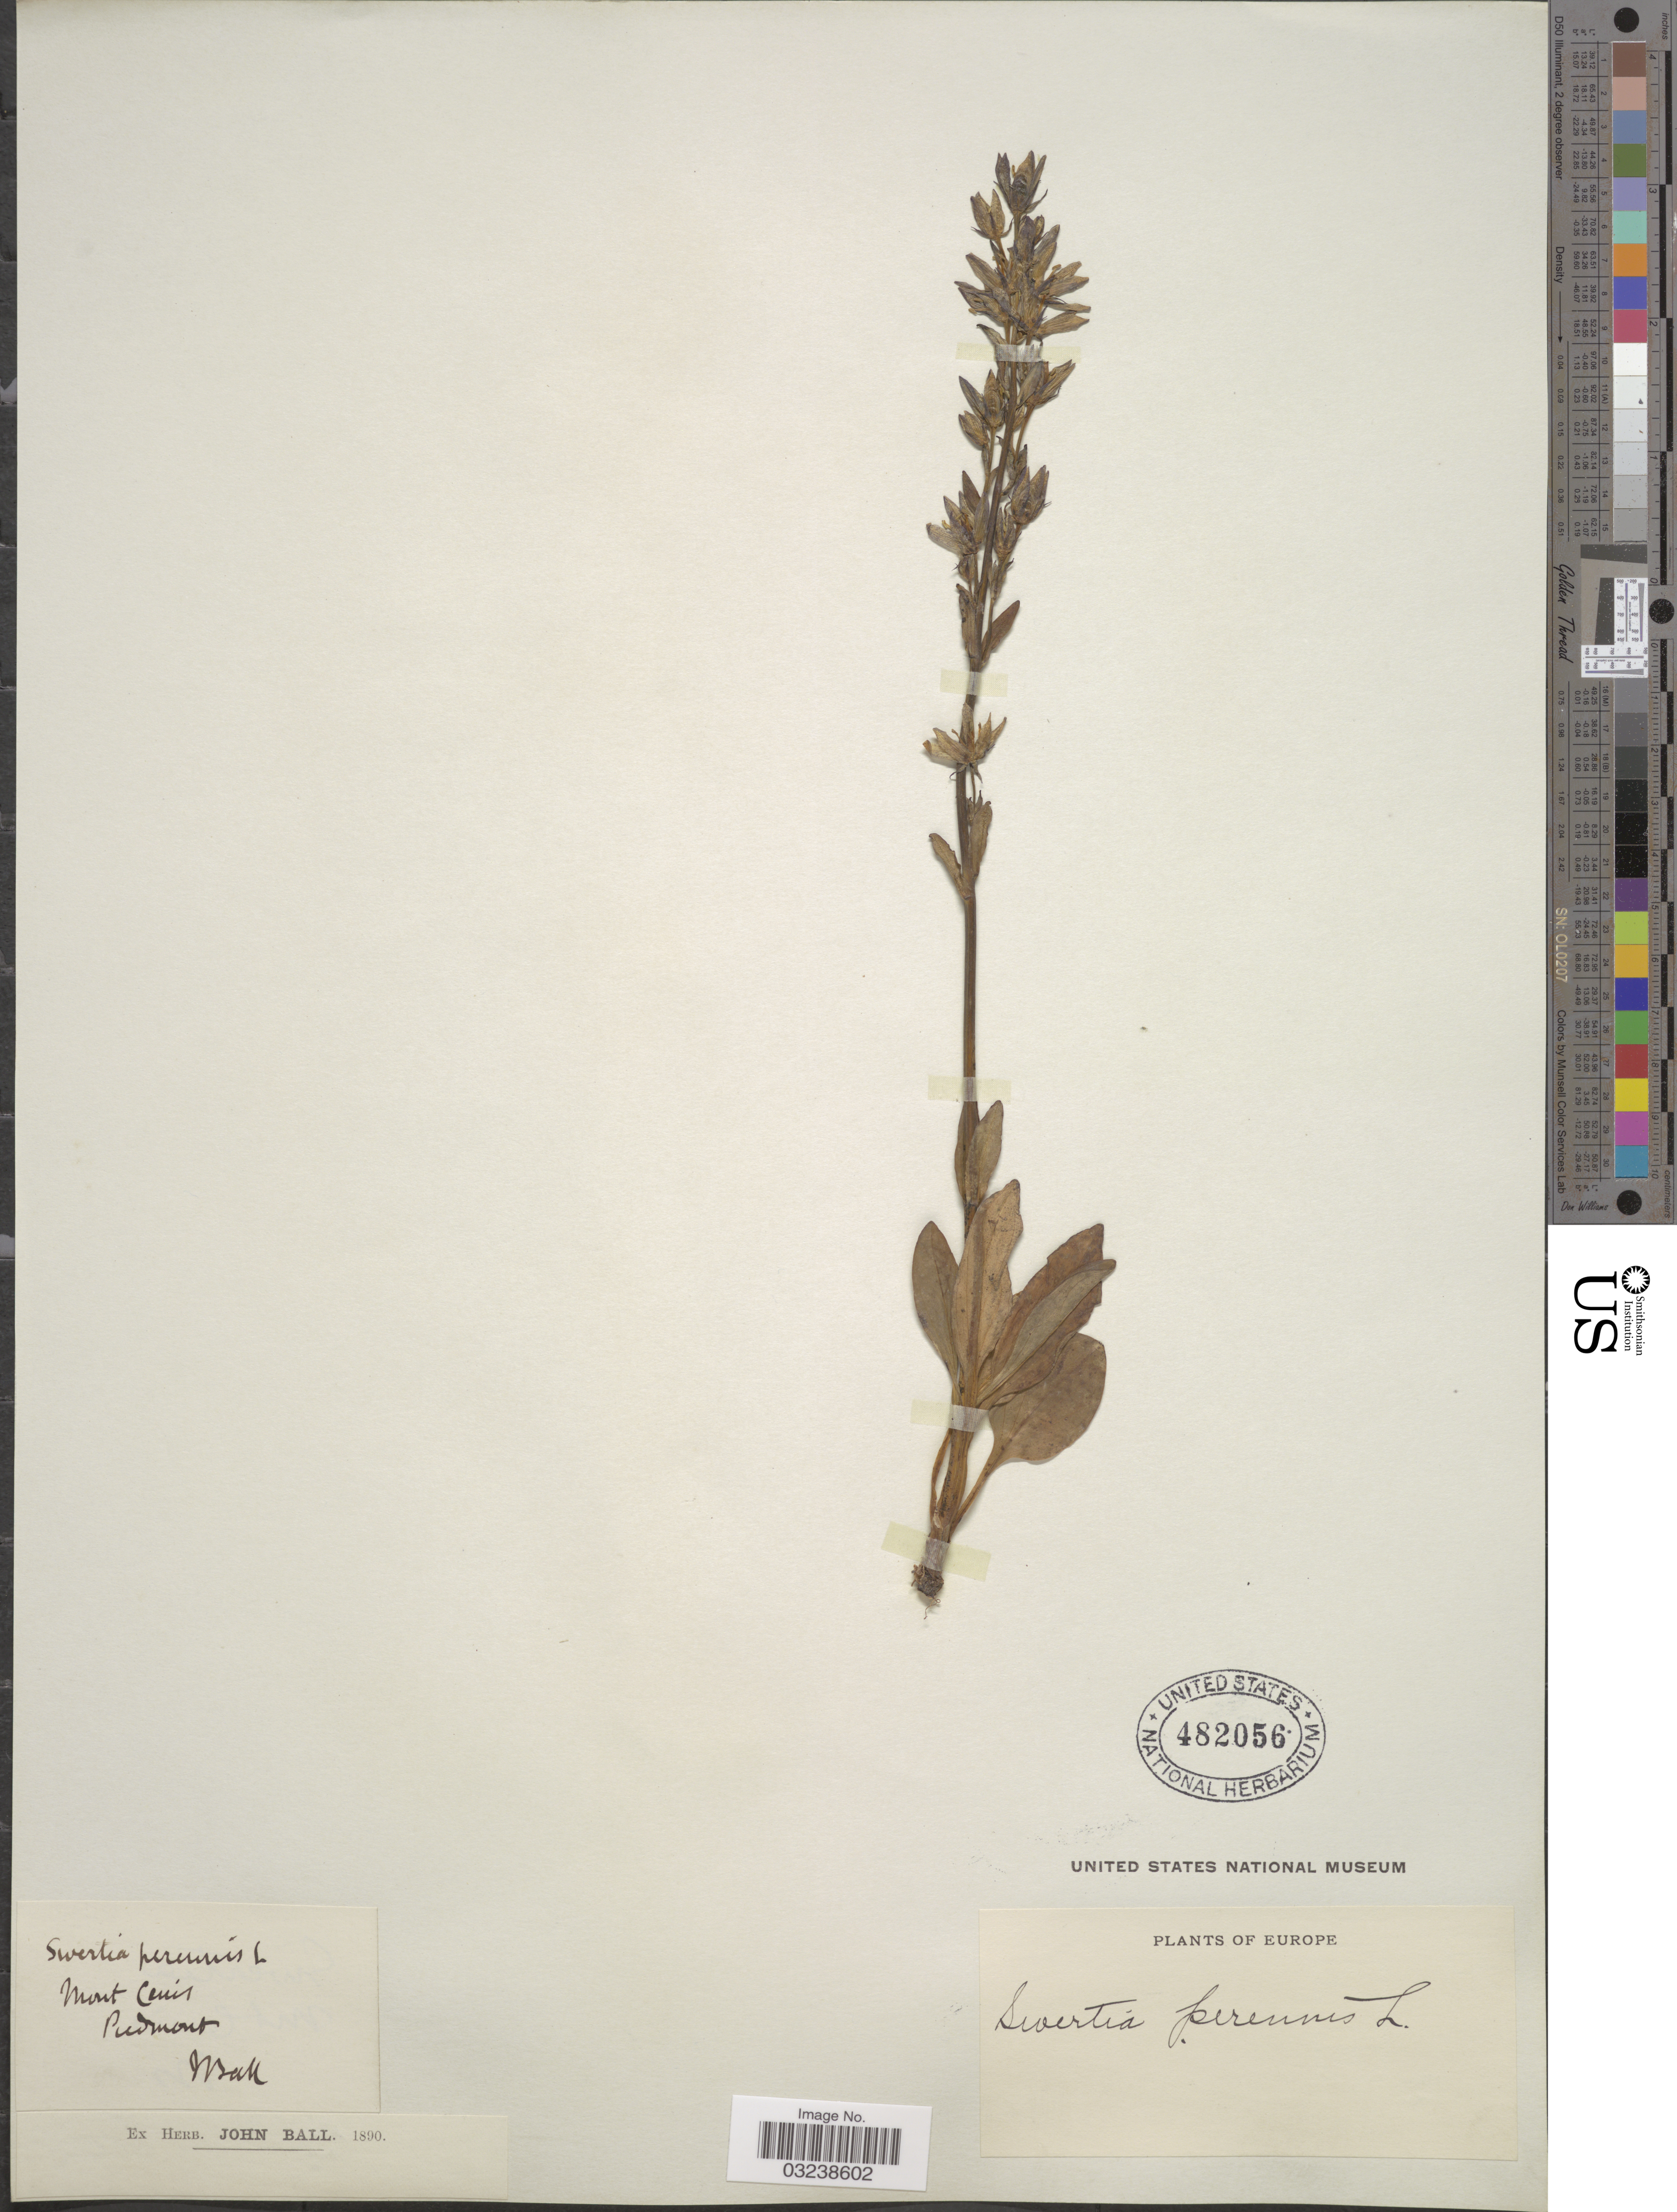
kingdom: Plantae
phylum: Tracheophyta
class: Magnoliopsida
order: Gentianales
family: Gentianaceae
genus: Swertia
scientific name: Swertia perennis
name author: L.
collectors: J. Ball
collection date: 1890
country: Italy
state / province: Piedmont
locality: Mount Cenis.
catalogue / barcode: US 482056